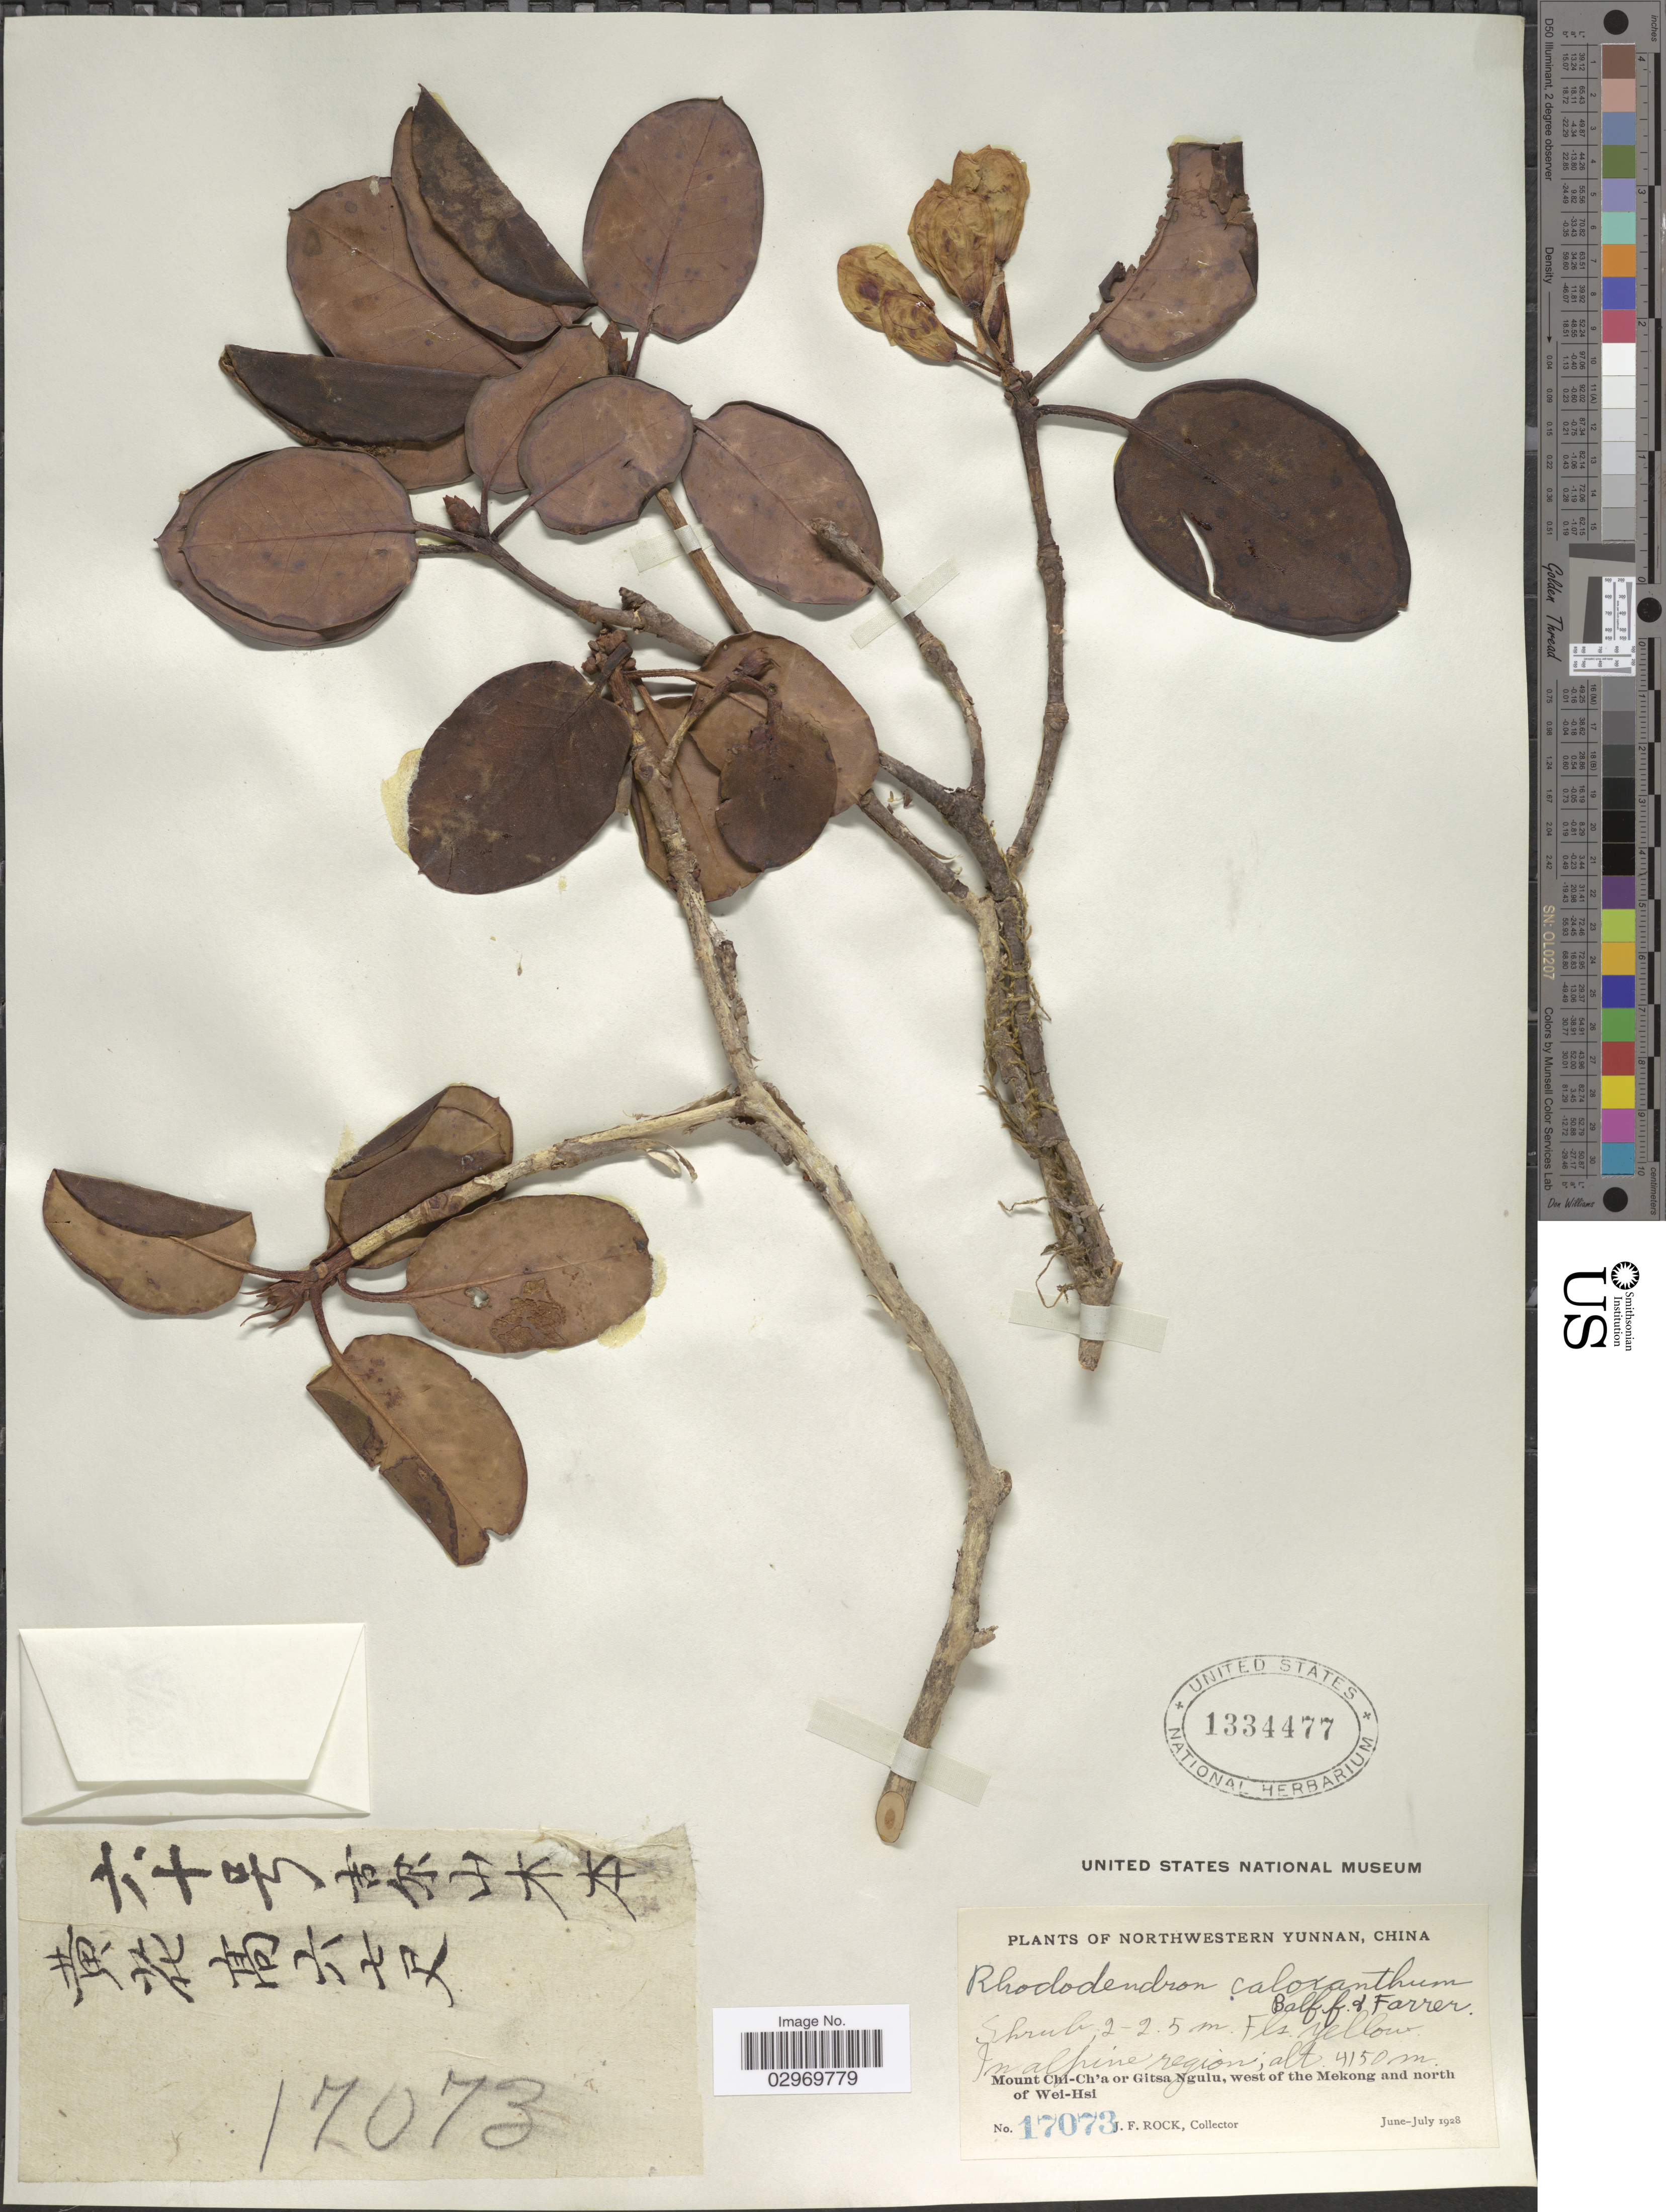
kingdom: Plantae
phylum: Tracheophyta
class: Magnoliopsida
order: Ericales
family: Ericaceae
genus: Rhododendron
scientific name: Rhododendron caloxanthum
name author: Balf. f. & Farrer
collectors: J. Rock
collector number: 17073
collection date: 1928-06/1928-07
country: China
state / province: Yunnan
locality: Northwestern Yunnan. In alpine region. Mount Chi-Ch'a or Gitsa Ngulu, west of the Mekong and north of Wei-Hsi.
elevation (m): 4150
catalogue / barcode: US 1334477